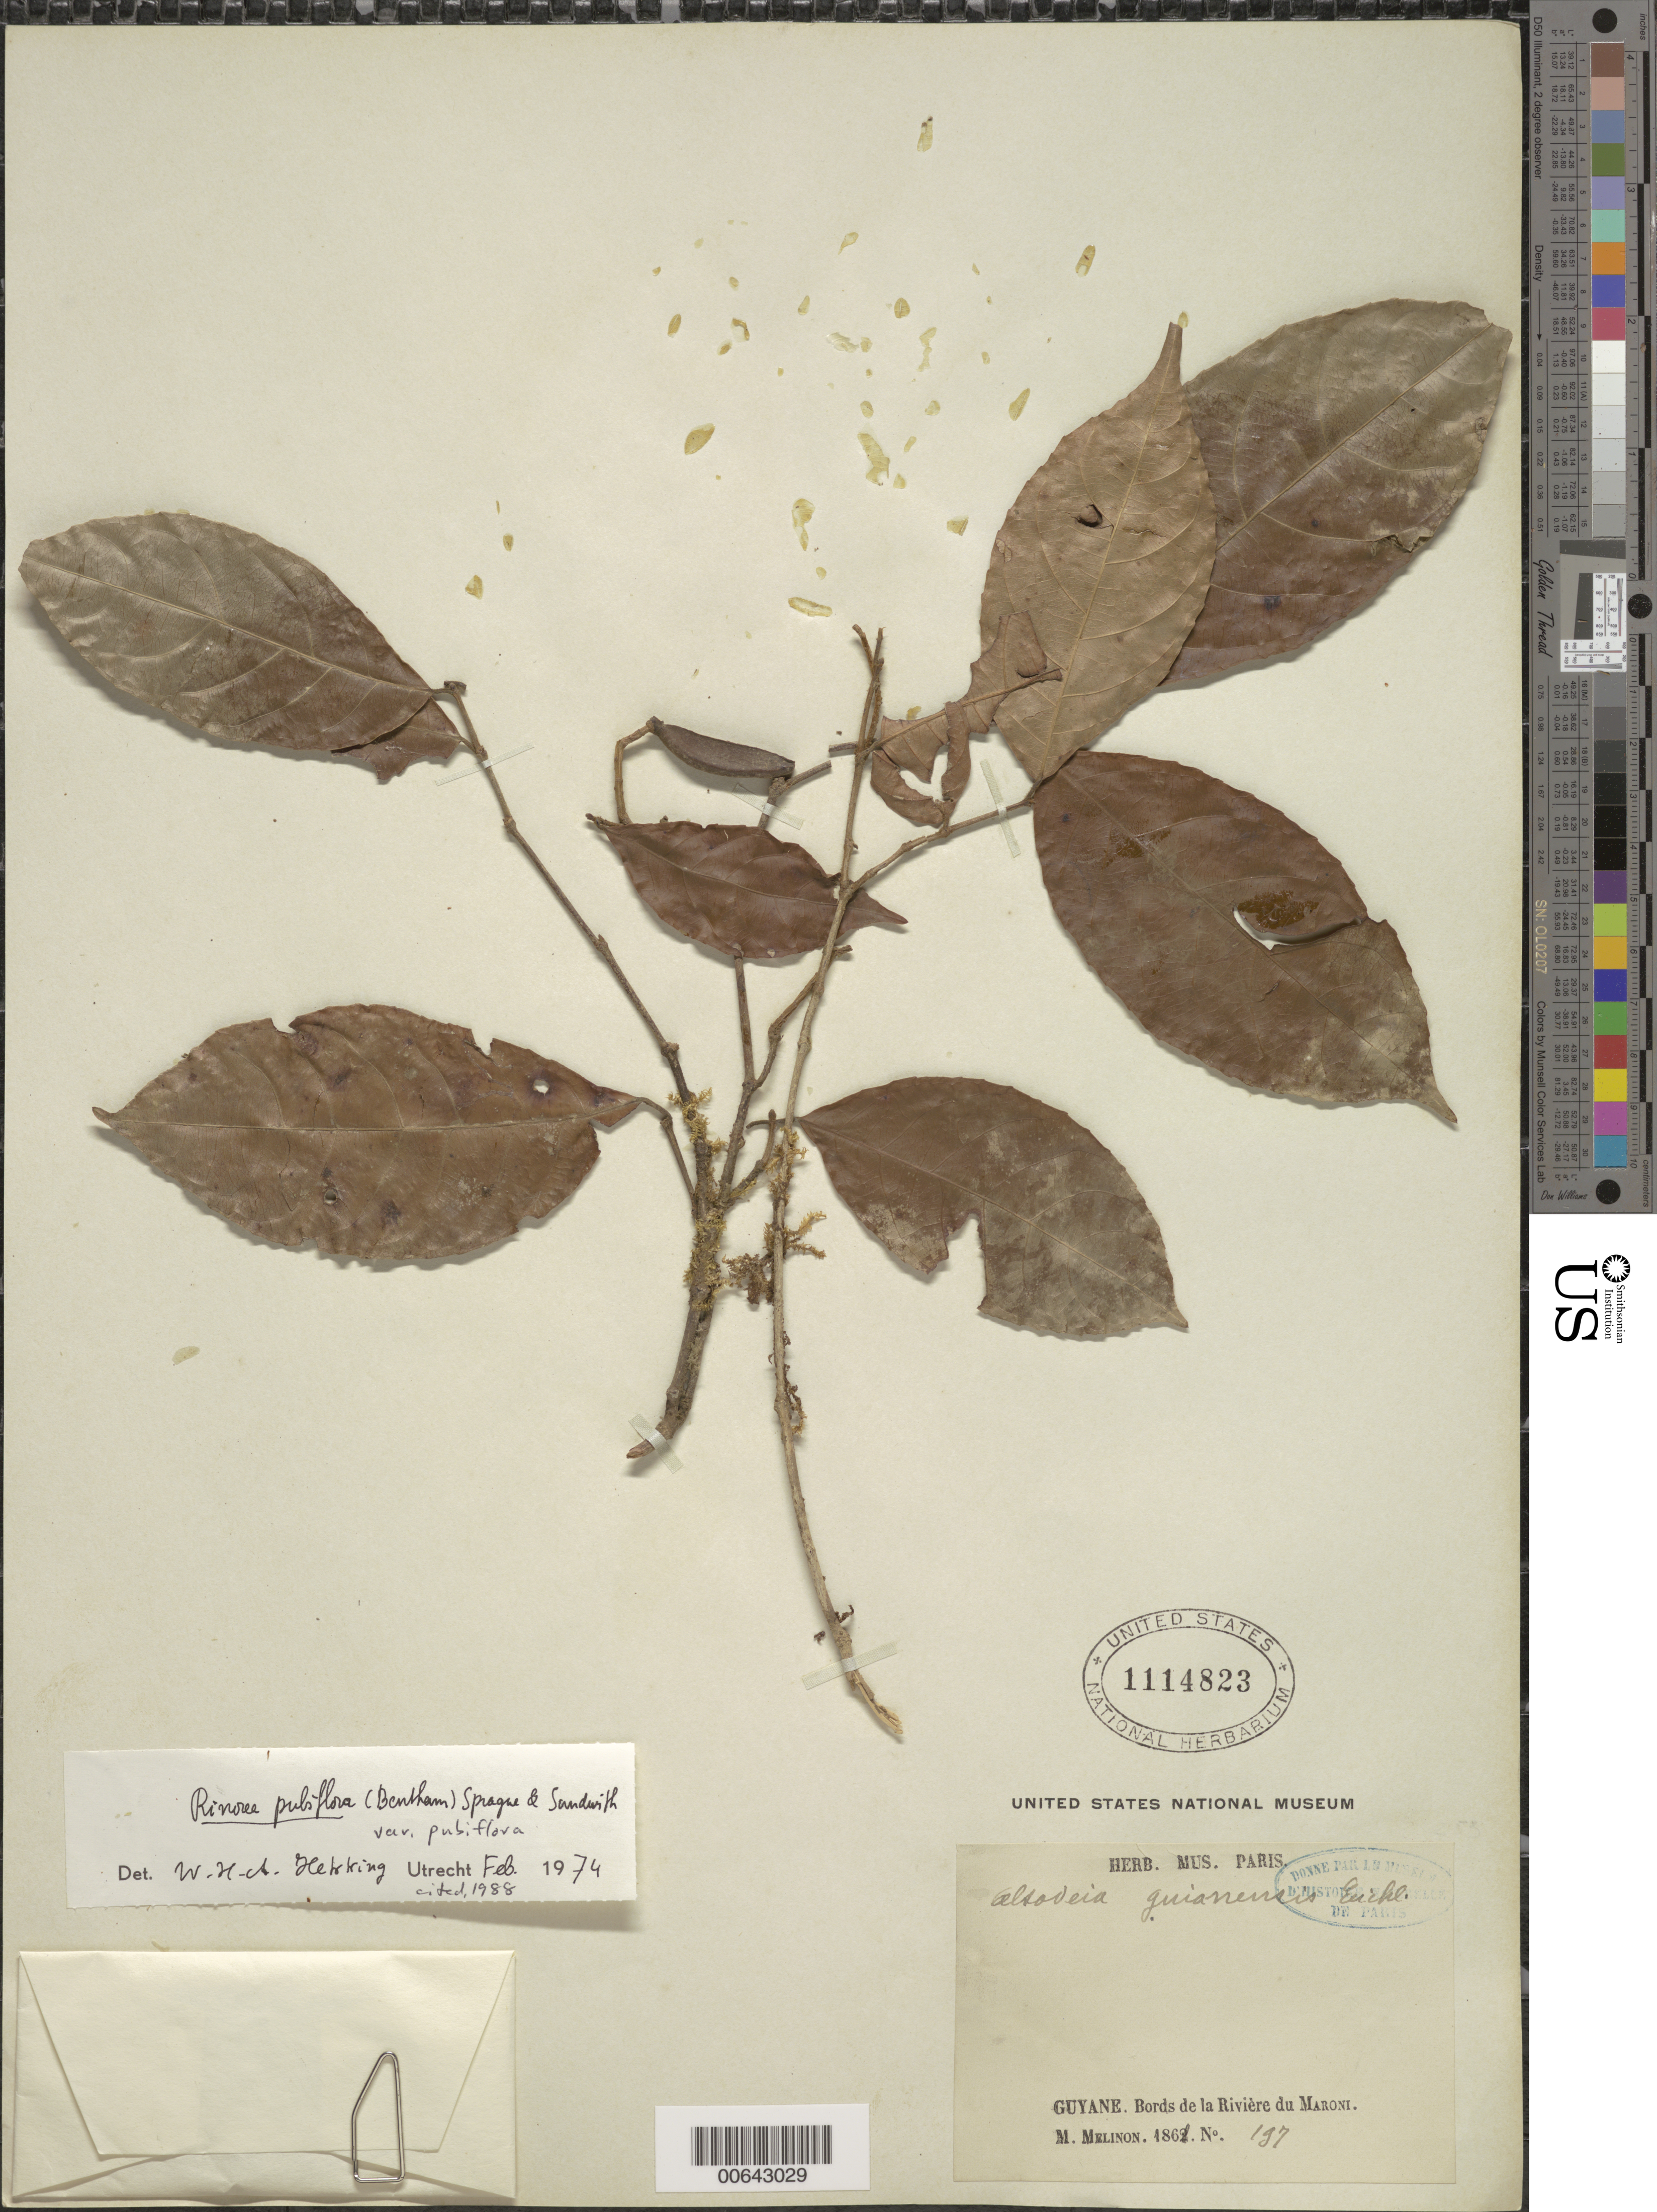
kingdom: Plantae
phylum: Tracheophyta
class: Magnoliopsida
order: Malpighiales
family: Violaceae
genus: Rinorea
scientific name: Rinorea pubiflora var. pubiflora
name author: (Benth.) Sprague & Sandwith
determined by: Hekking, W. H. A.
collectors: E. Mélinon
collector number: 197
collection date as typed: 1861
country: French Guiana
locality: Maroni R.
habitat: Bords de la rivière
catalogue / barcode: US 1114823